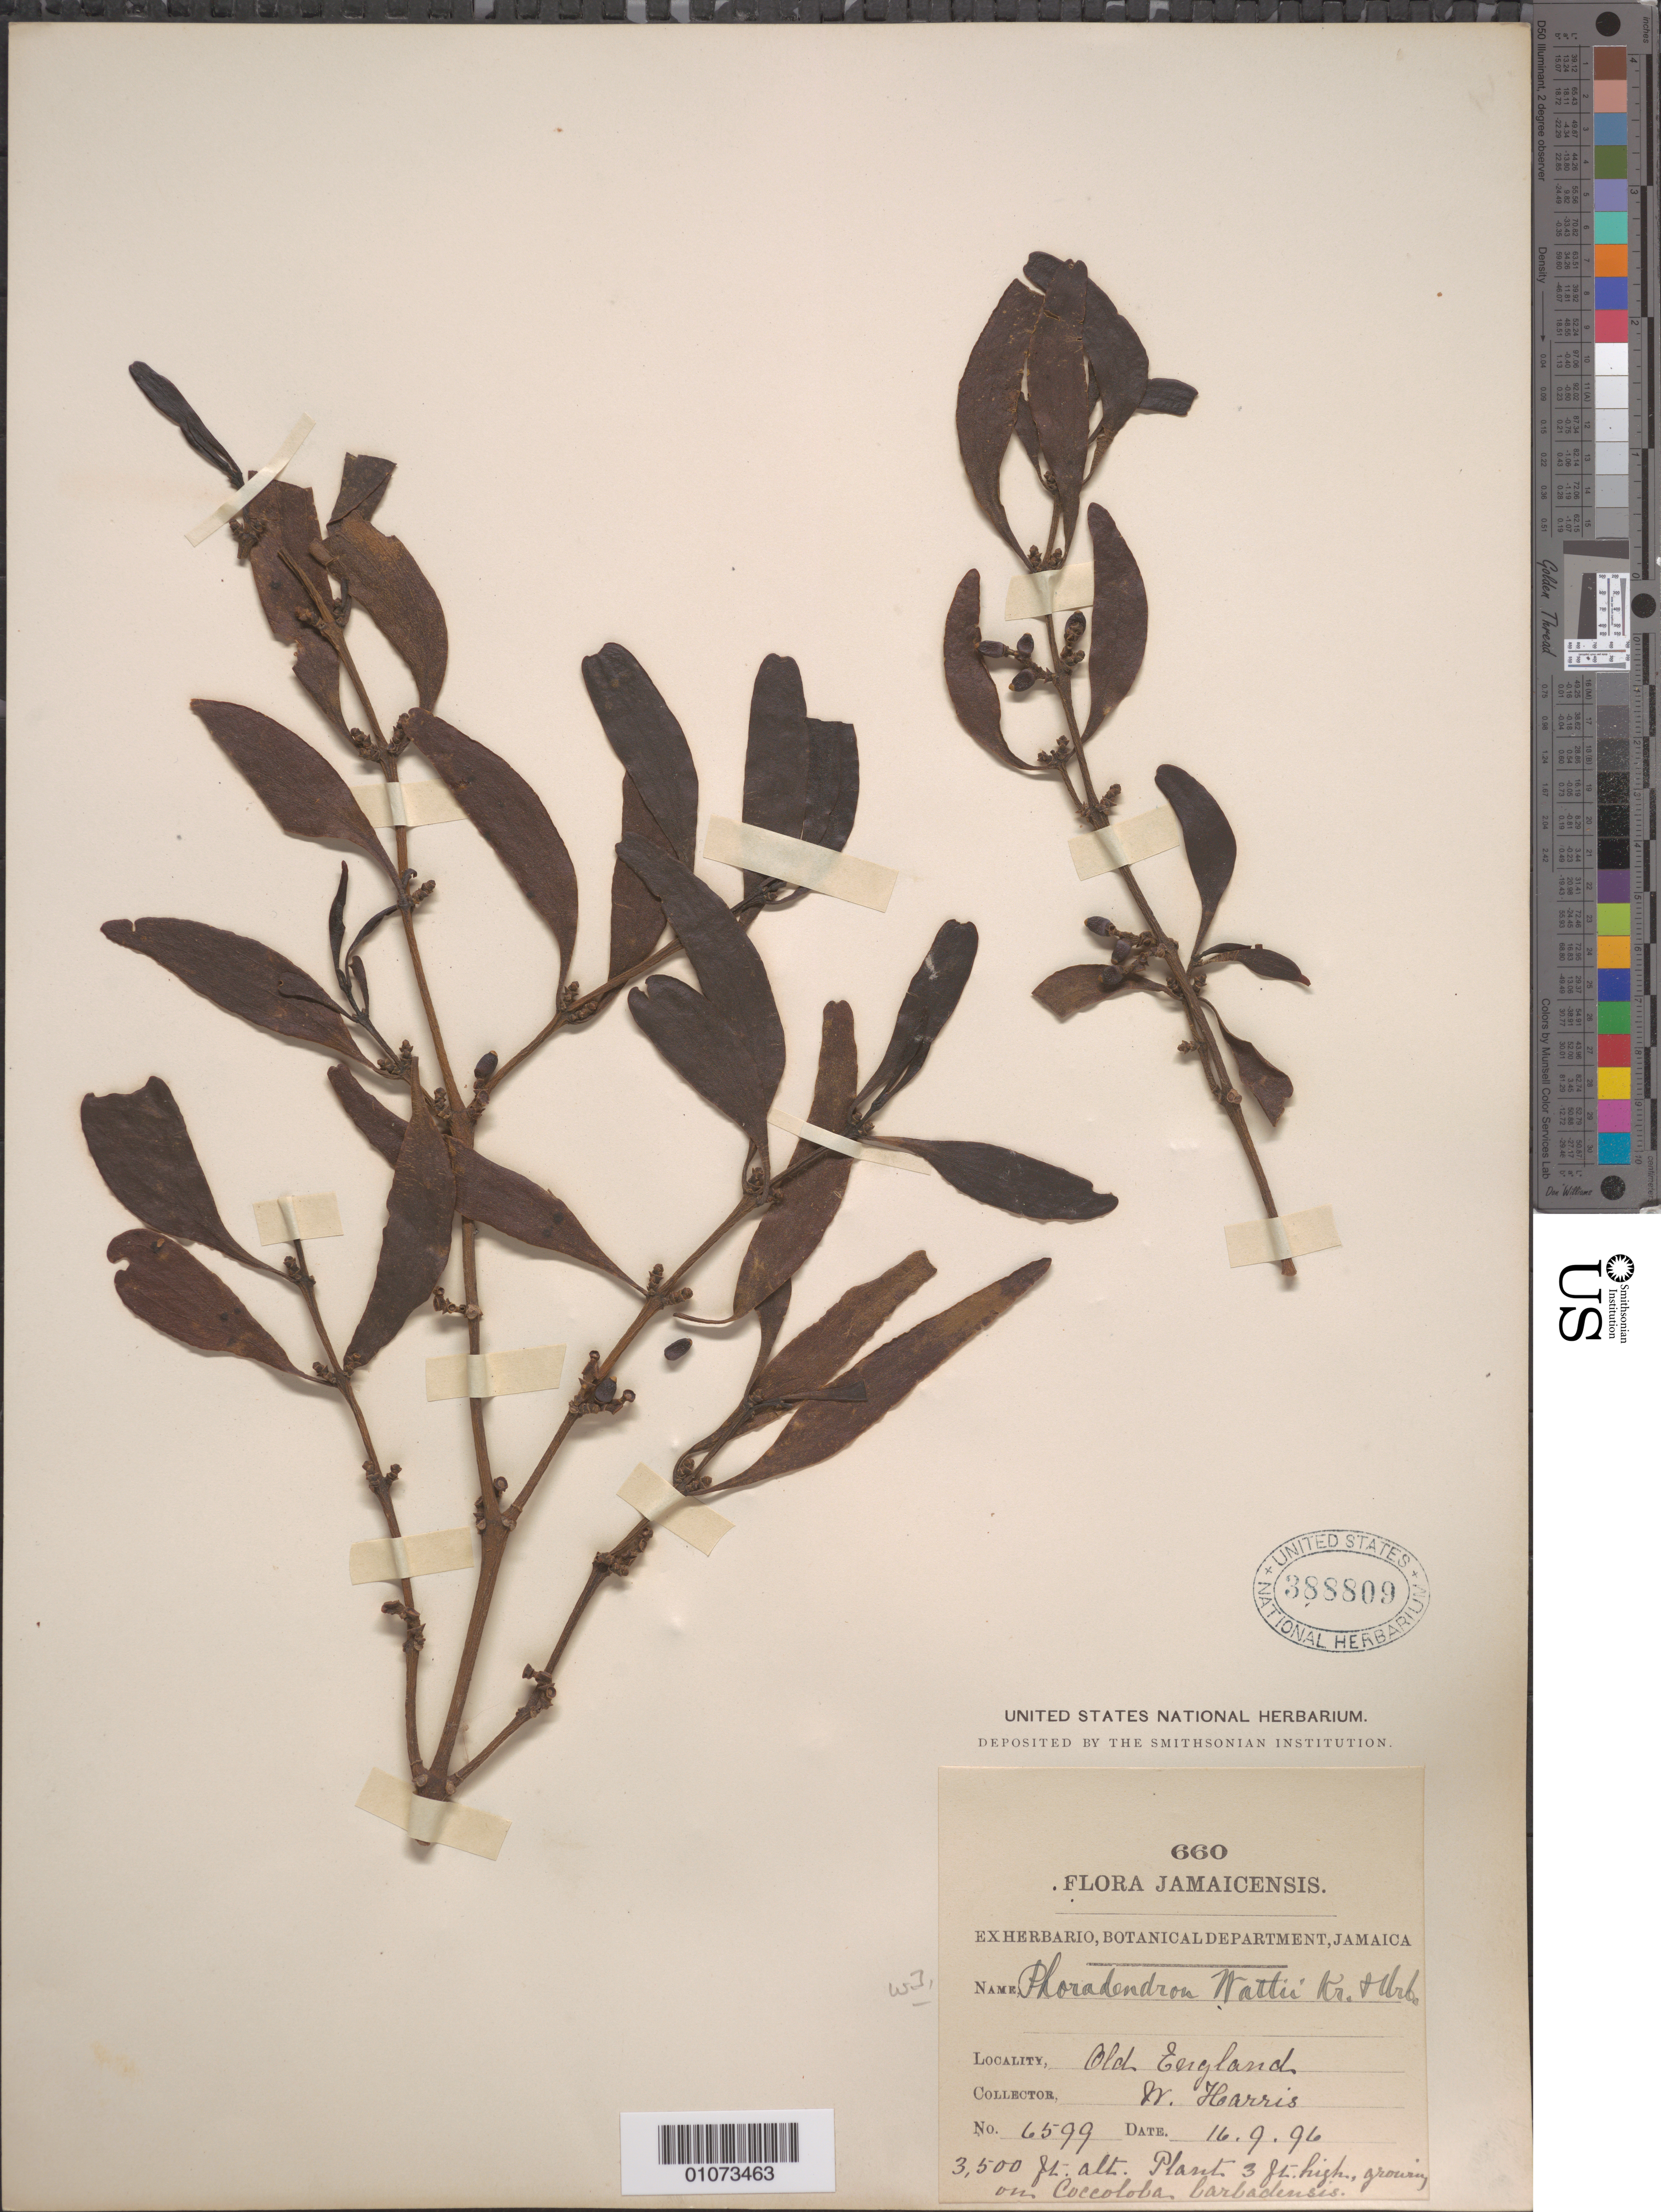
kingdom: Plantae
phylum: Tracheophyta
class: Magnoliopsida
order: Santalales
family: Viscaceae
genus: Phoradendron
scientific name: Phoradendron wattii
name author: Krug & Urb.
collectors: W. Harris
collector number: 6599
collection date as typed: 16 Sep 1896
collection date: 1896-09-16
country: Jamaica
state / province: Manchester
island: Jamaica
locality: Old England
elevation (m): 1067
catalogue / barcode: US 388809